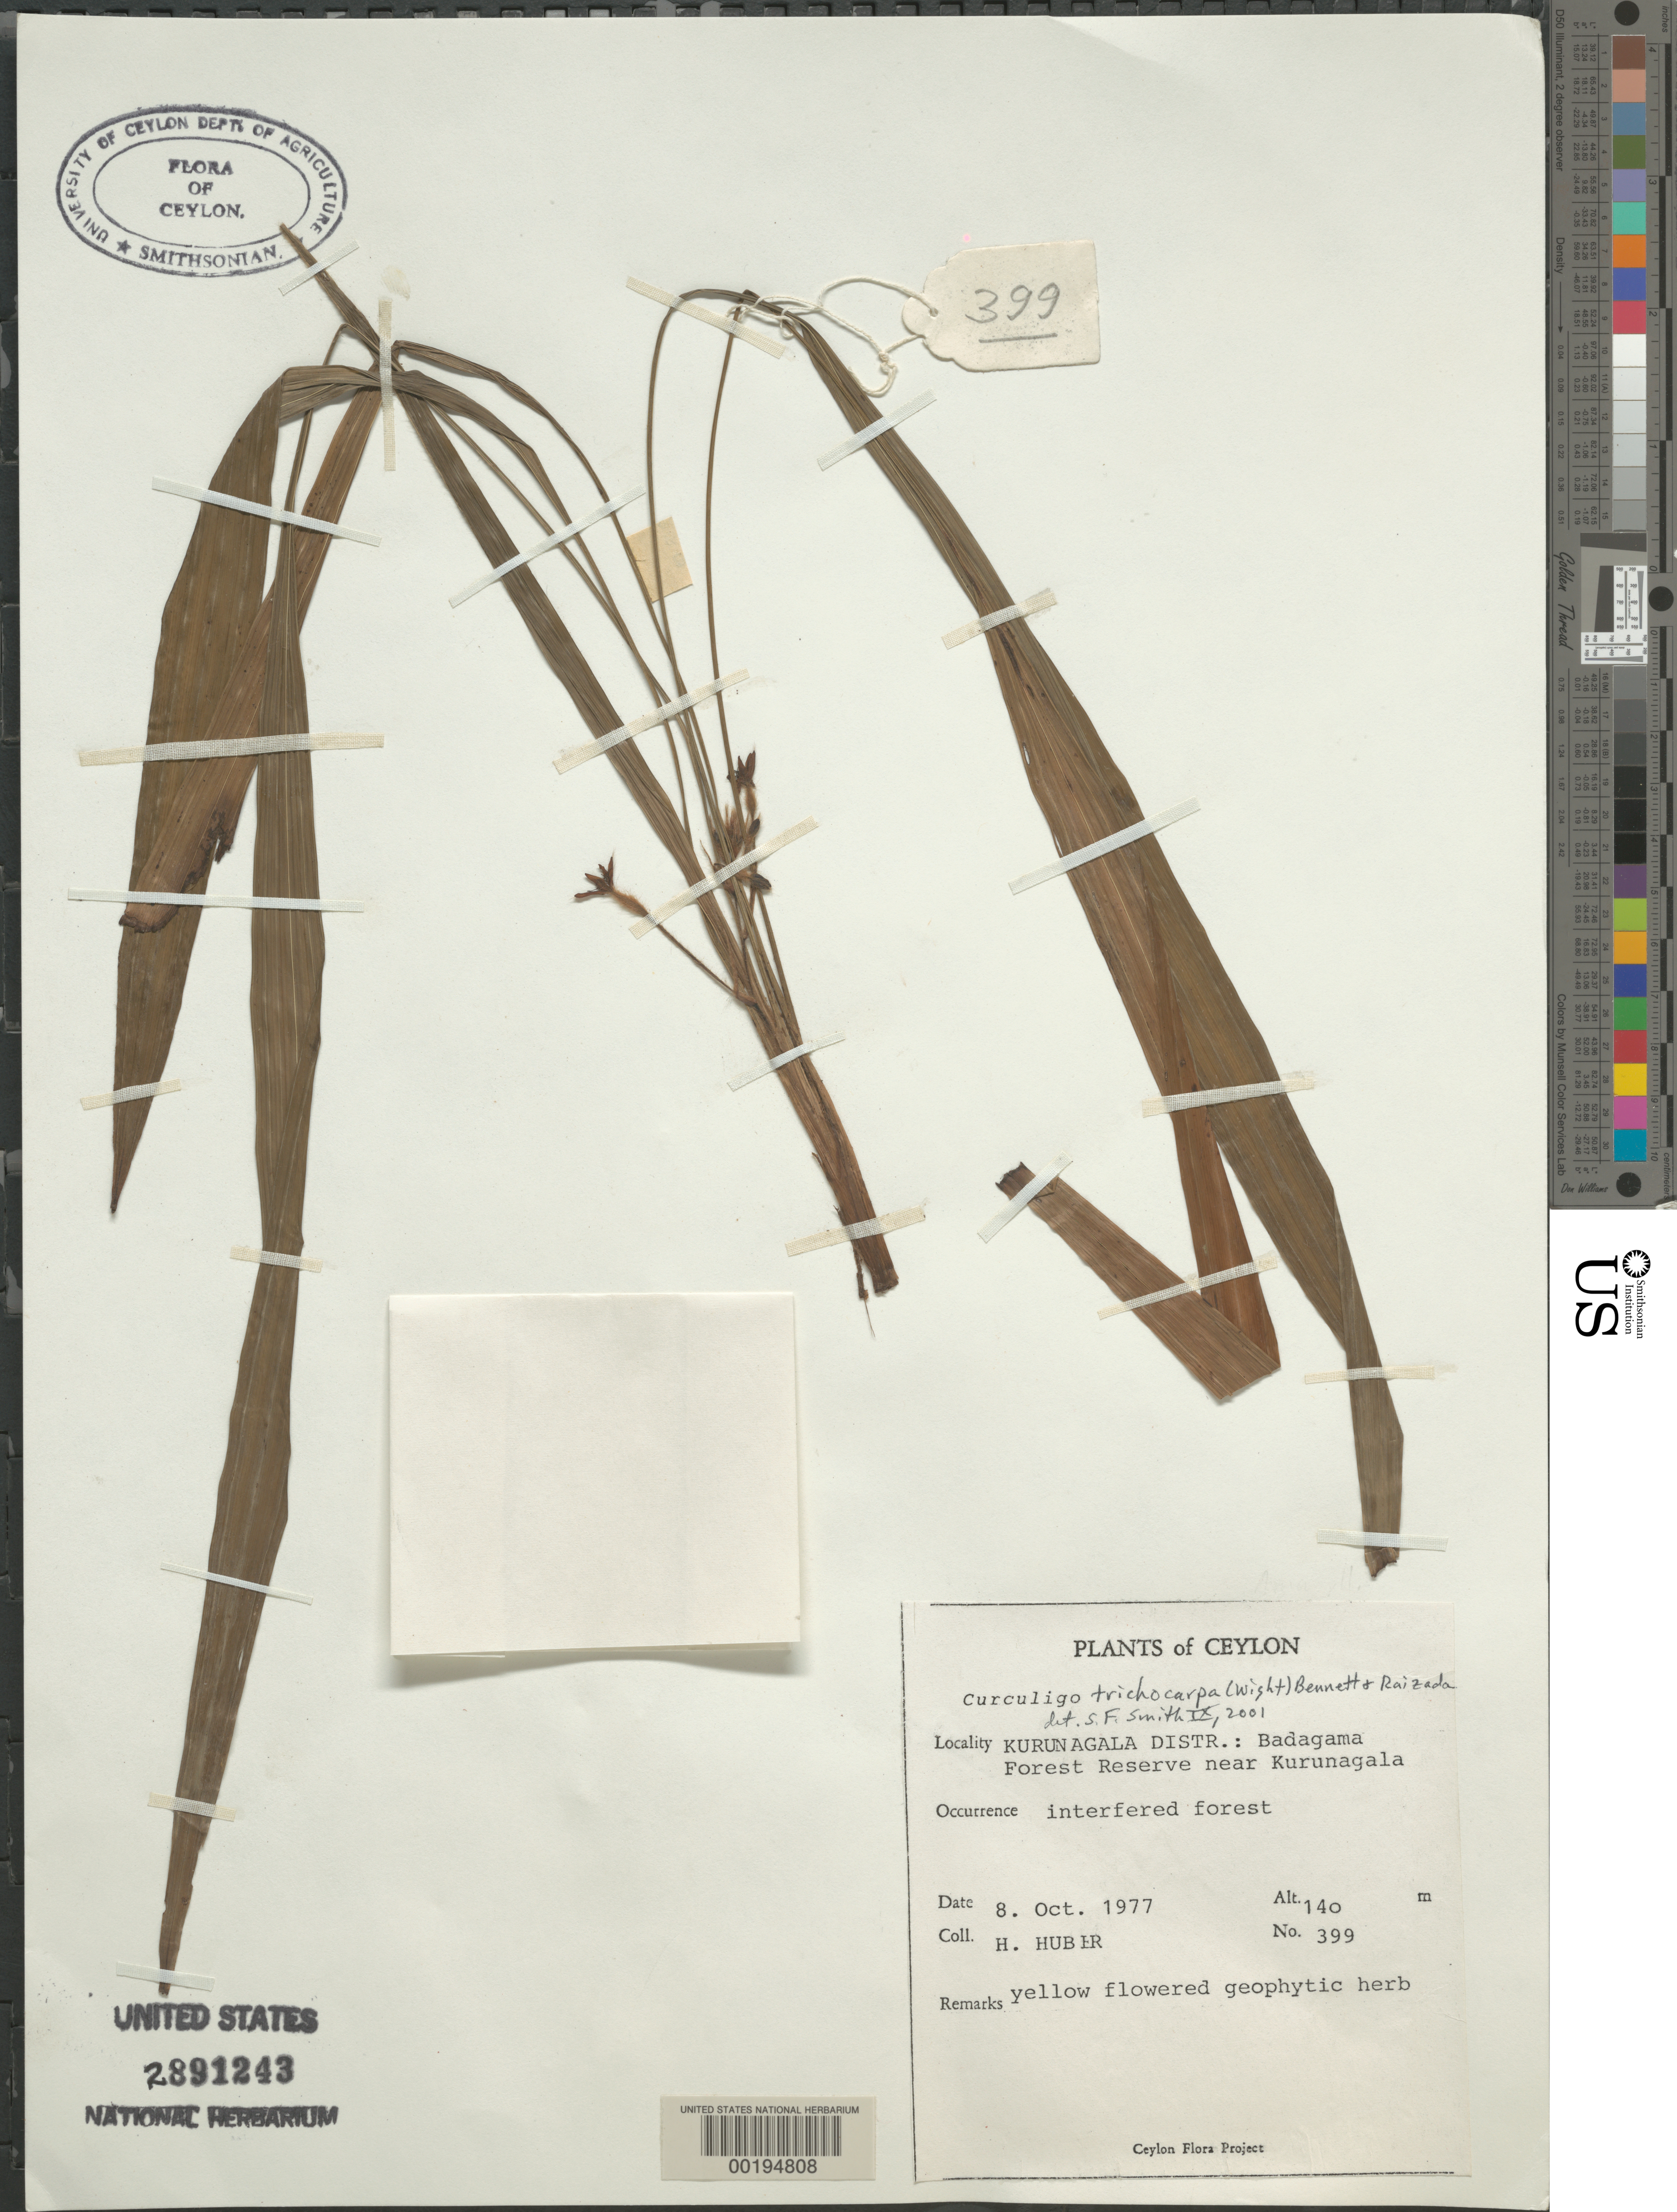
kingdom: Plantae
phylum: Tracheophyta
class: Liliopsida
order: Asparagales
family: Hypoxidaceae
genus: Curculigo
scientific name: Curculigo trichocarpa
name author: (Wight) Bennet & Raizada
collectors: H. Huber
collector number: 399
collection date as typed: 08 Oct 1977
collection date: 1977-10-08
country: Sri Lanka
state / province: North Western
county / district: Kurunagala Dist.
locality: Badagama forest reserve near kurunagala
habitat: Interfered forest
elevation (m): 140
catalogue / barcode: US 2891243